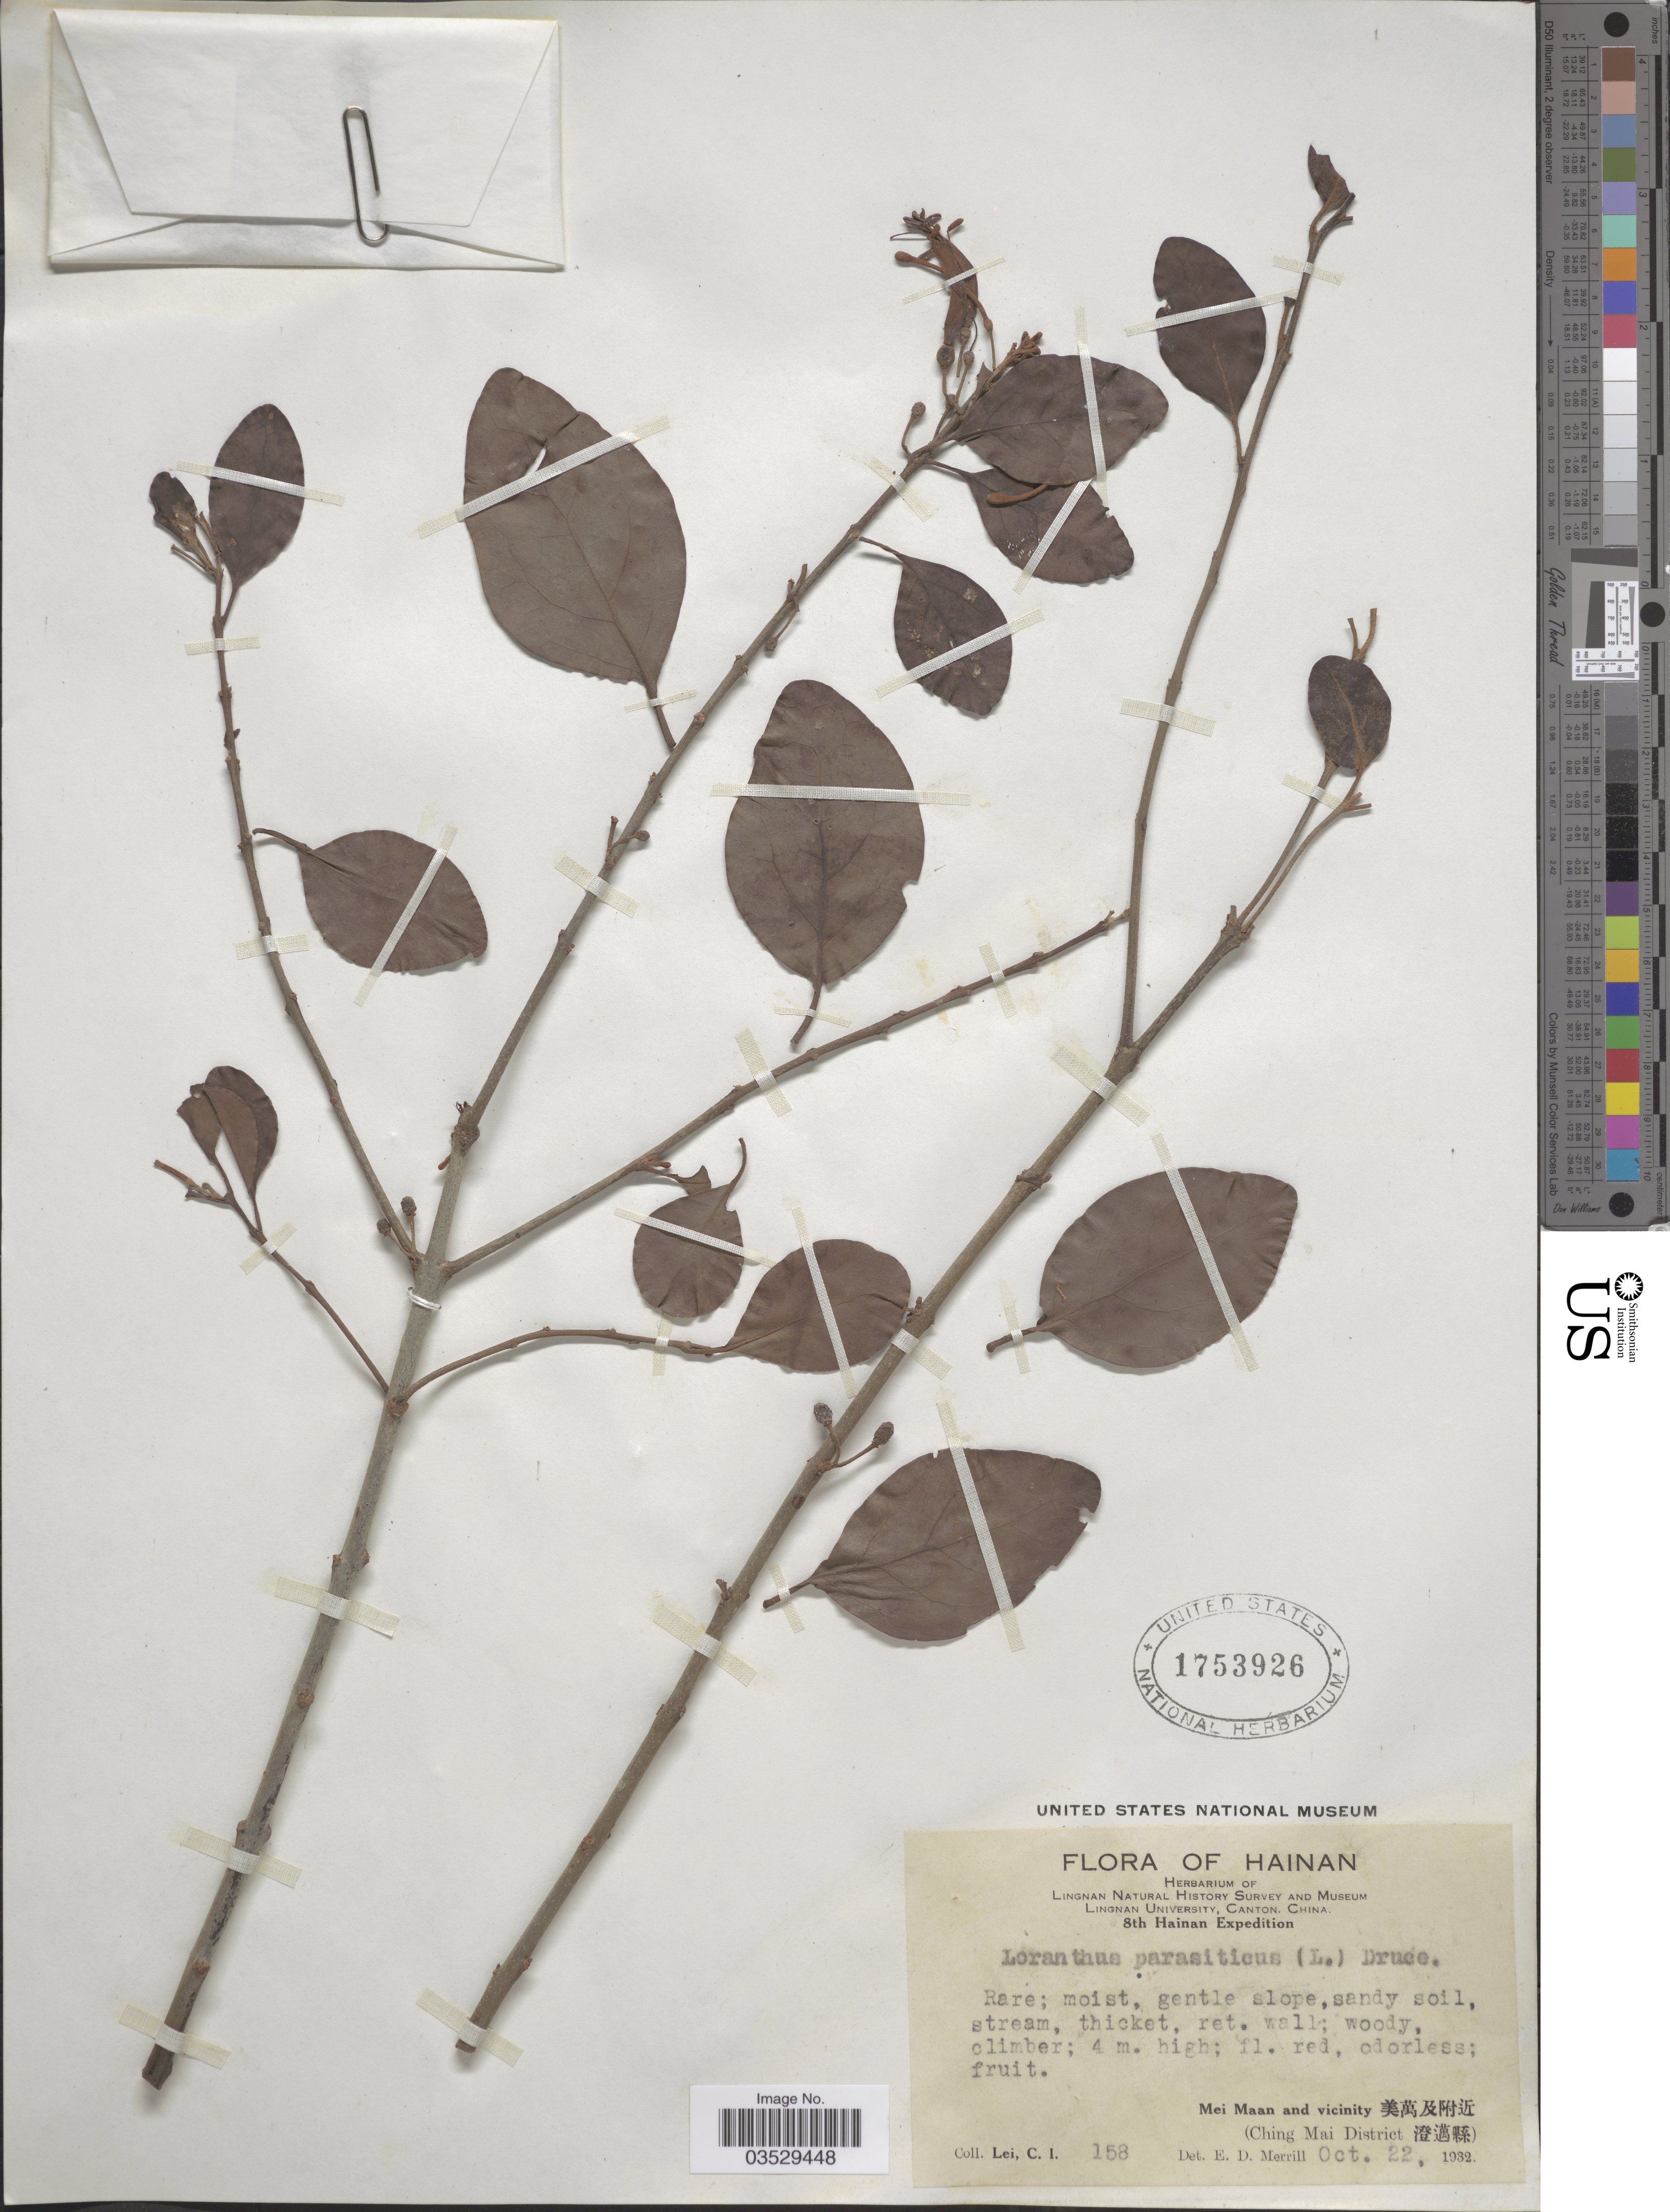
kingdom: Plantae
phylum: Tracheophyta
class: Magnoliopsida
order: Santalales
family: Loranthaceae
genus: Scurrula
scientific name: Scurrula parasitica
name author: L.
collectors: C. I. Lei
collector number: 158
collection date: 1932-10-22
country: China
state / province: Hainan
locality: MMaan and vicinity (Ching Mai District).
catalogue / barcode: US 1753926